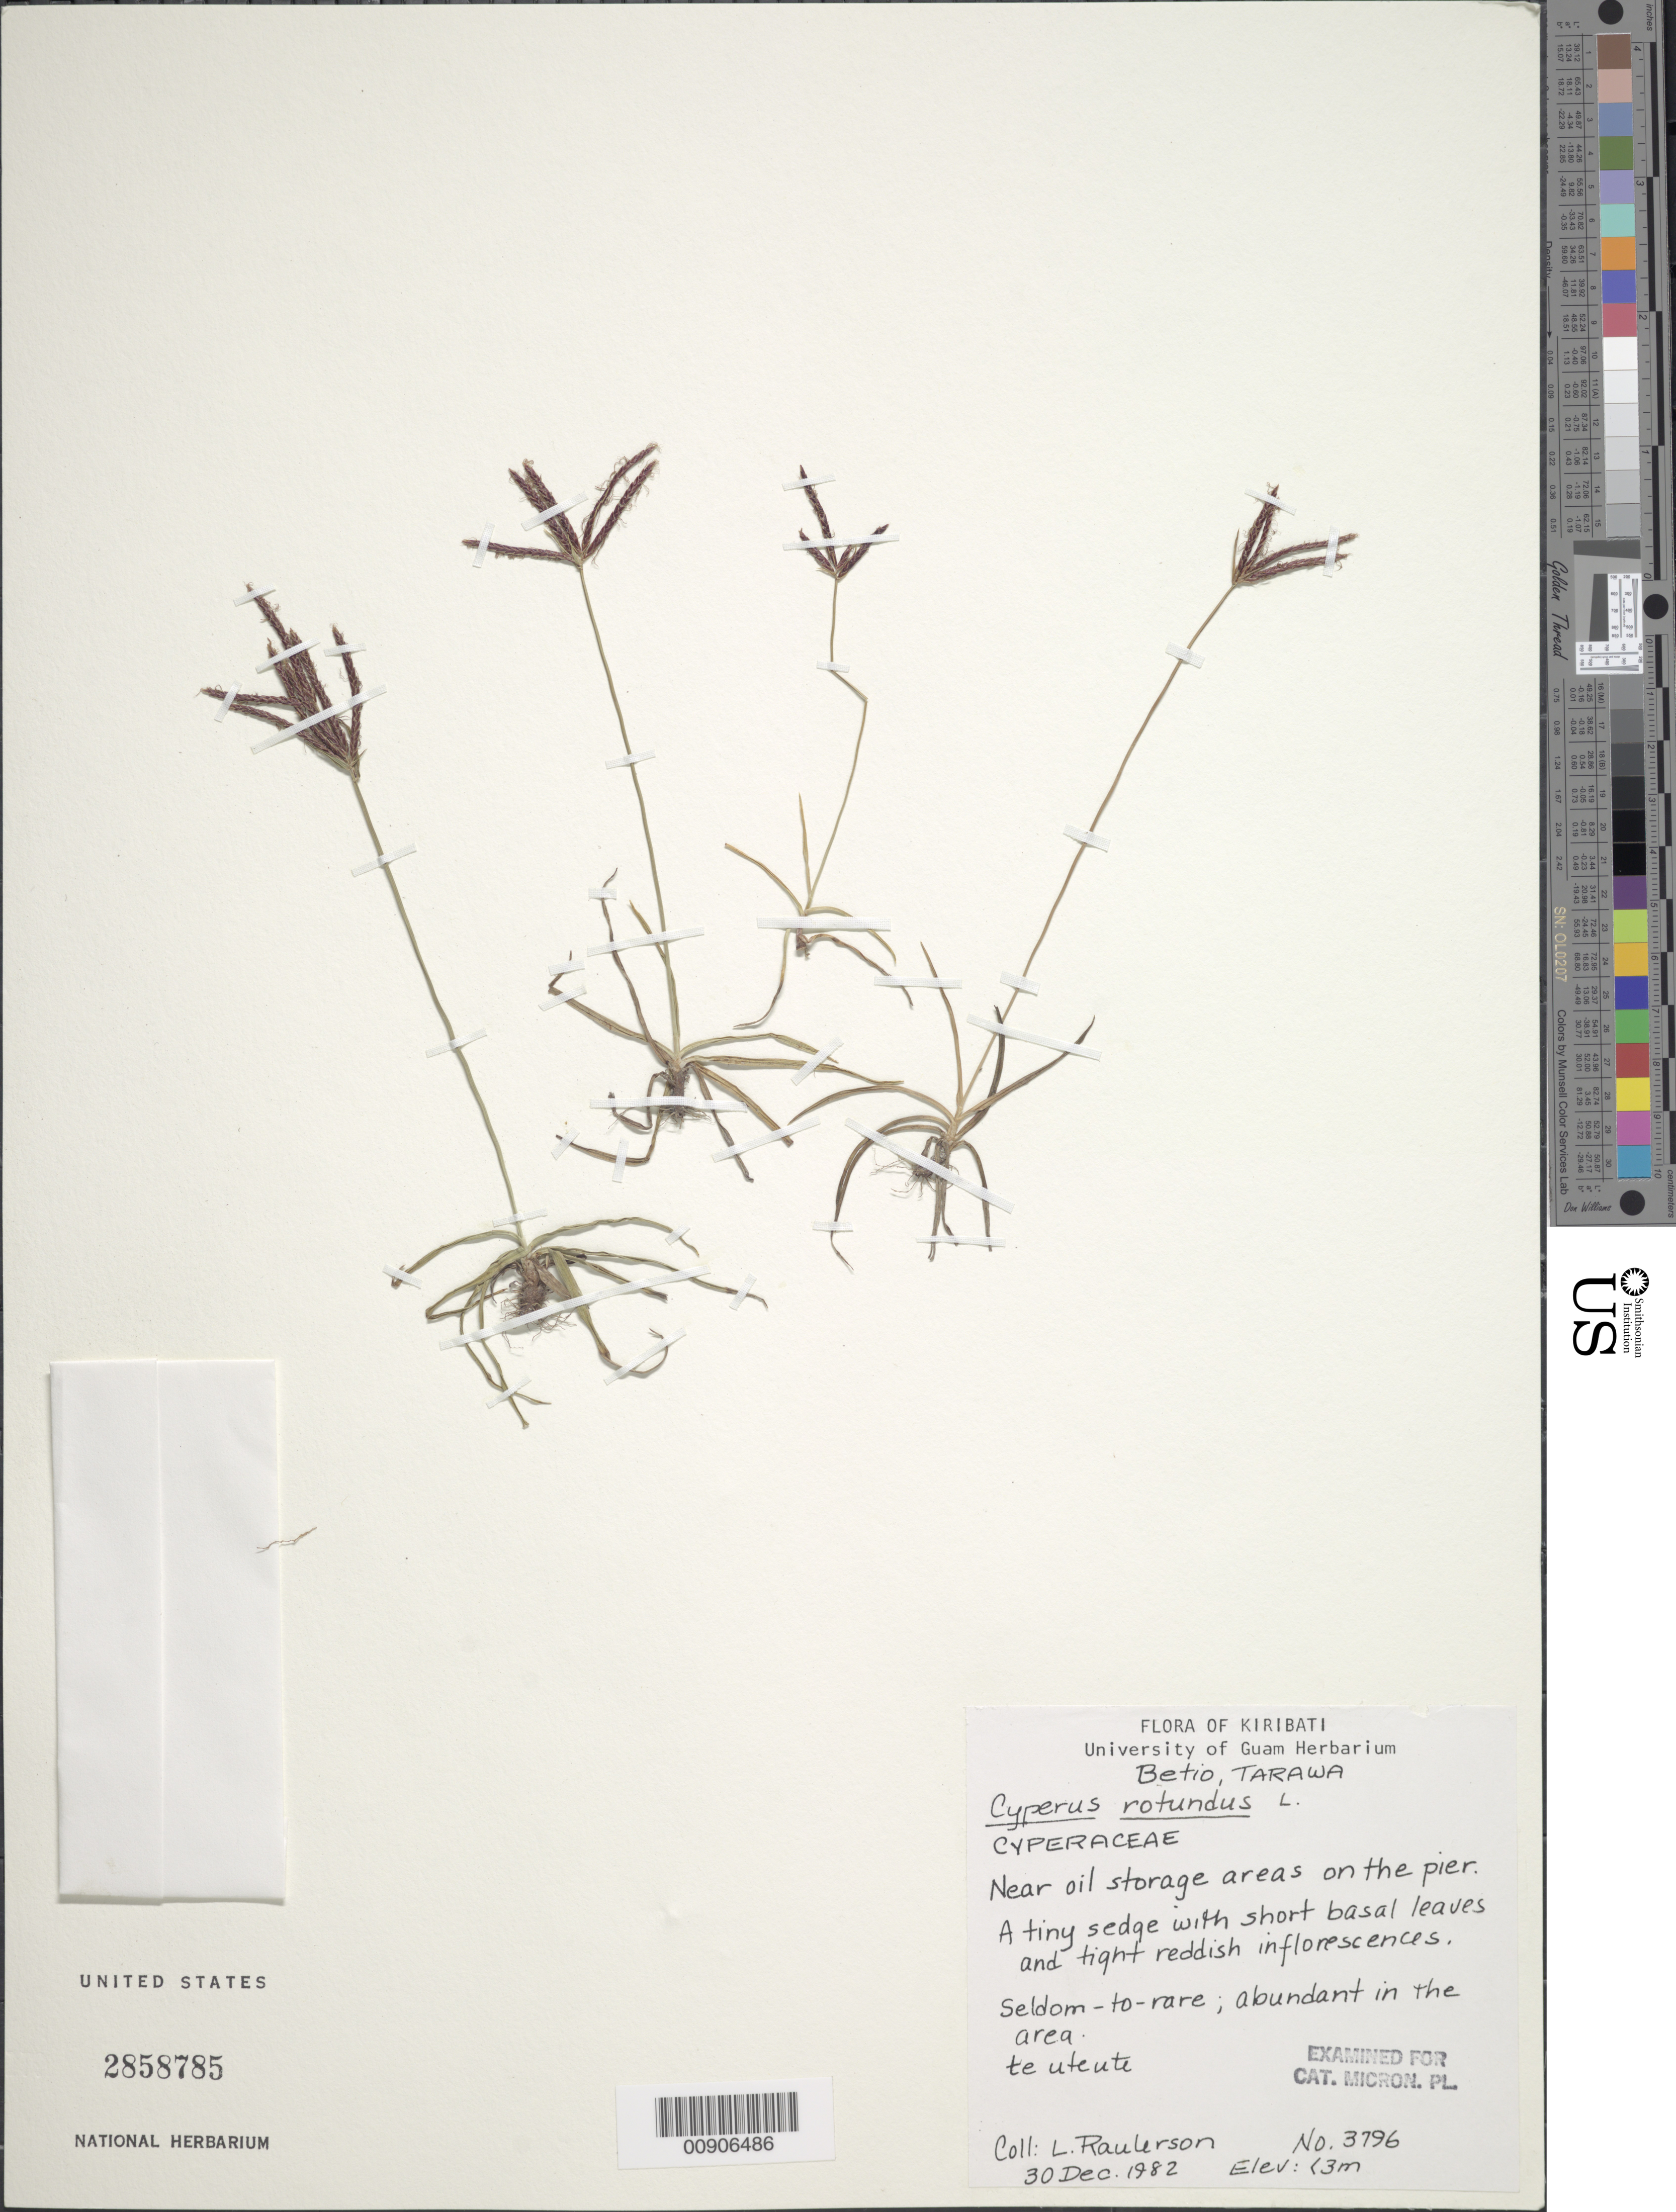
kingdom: Plantae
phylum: Tracheophyta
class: Liliopsida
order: Poales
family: Cyperaceae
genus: Cyperus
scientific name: Cyperus rotundus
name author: L.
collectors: L. Raulerson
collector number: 3796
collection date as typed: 30 Dec 1982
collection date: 1982-12-30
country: Kiribati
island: Tarawa Atoll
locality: Betio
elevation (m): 3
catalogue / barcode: US 2858785